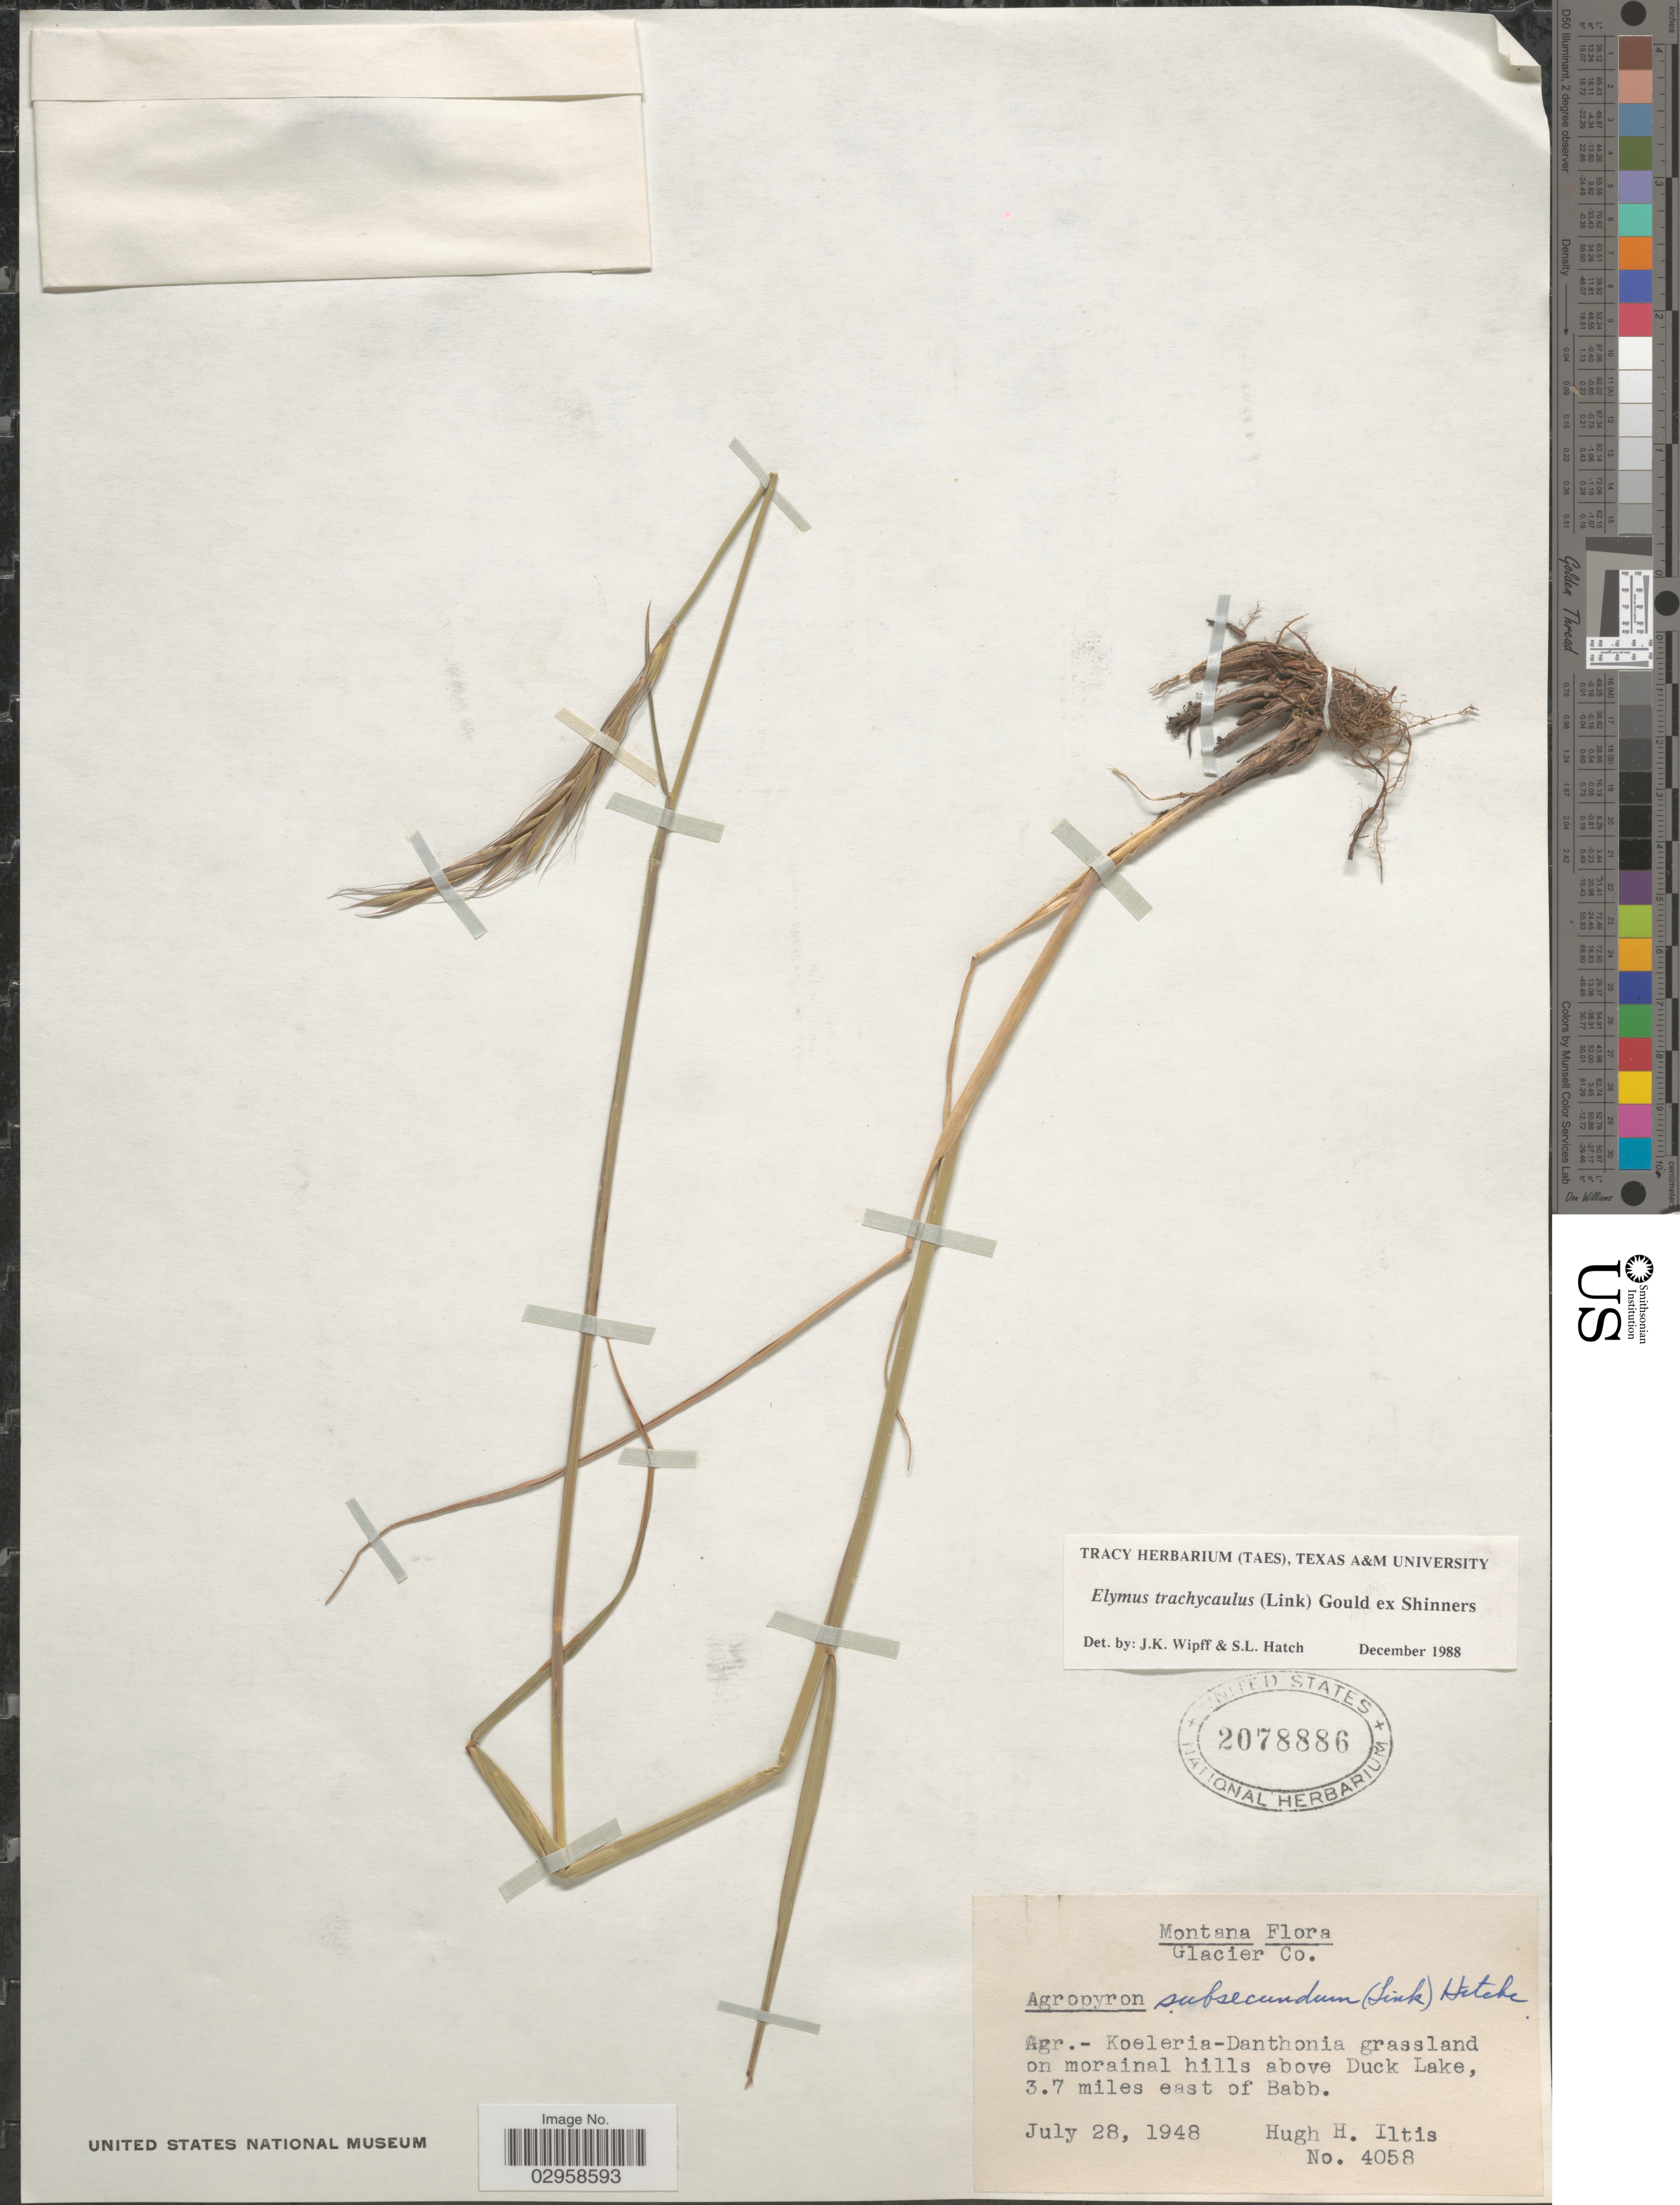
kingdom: Plantae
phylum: Tracheophyta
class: Liliopsida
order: Poales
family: Poaceae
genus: Elymus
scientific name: Elymus trachycaulus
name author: (Link) Gould ex Shinners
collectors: H. H. Iltis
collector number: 4058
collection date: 1948-07-28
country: United States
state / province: Montana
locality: Glacier Co. On morainal hills above Duck Lake, 3.7 miles east of Babb.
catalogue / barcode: US 2078886